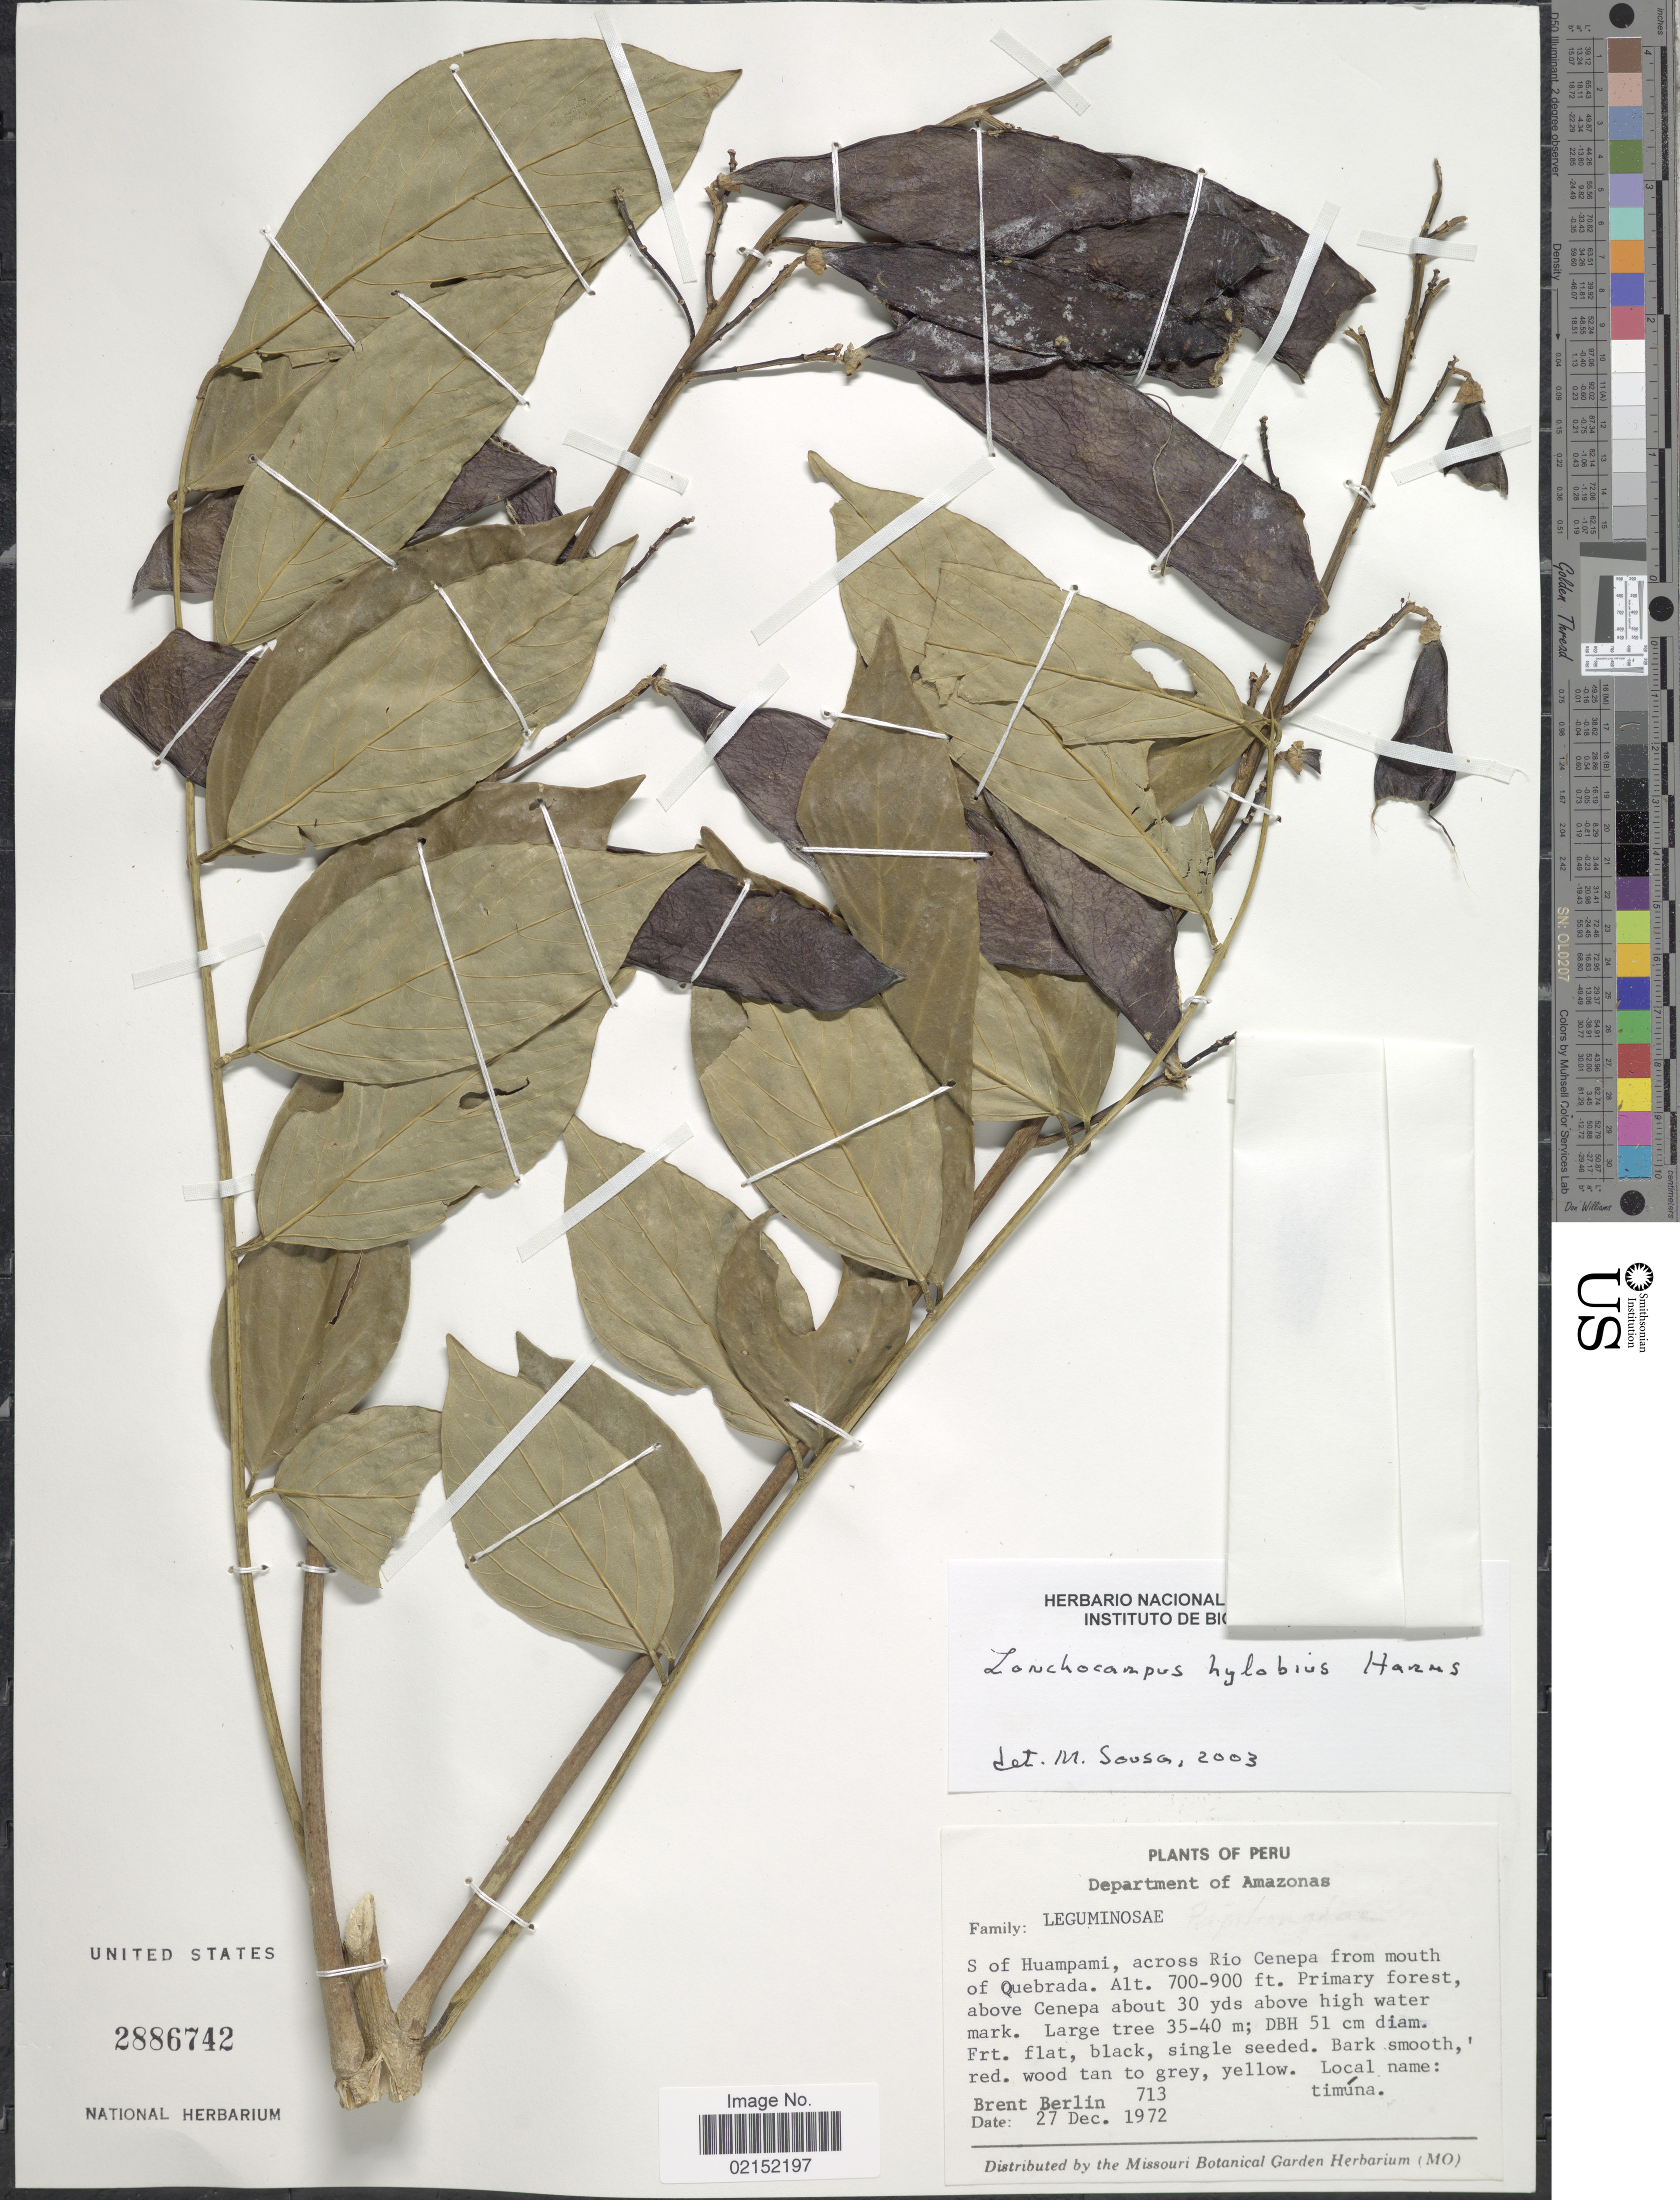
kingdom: Plantae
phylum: Tracheophyta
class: Magnoliopsida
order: Fabales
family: Fabaceae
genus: Lonchocarpus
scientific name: Lonchocarpus hylobius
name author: Harms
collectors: B. Berlin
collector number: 713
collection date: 1972-12-27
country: Peru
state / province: Amazonas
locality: Peru, Department of Amazonas. S of Huampami, across Rio Cenepa from mouth of Quebrada.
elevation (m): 213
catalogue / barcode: US 2886742